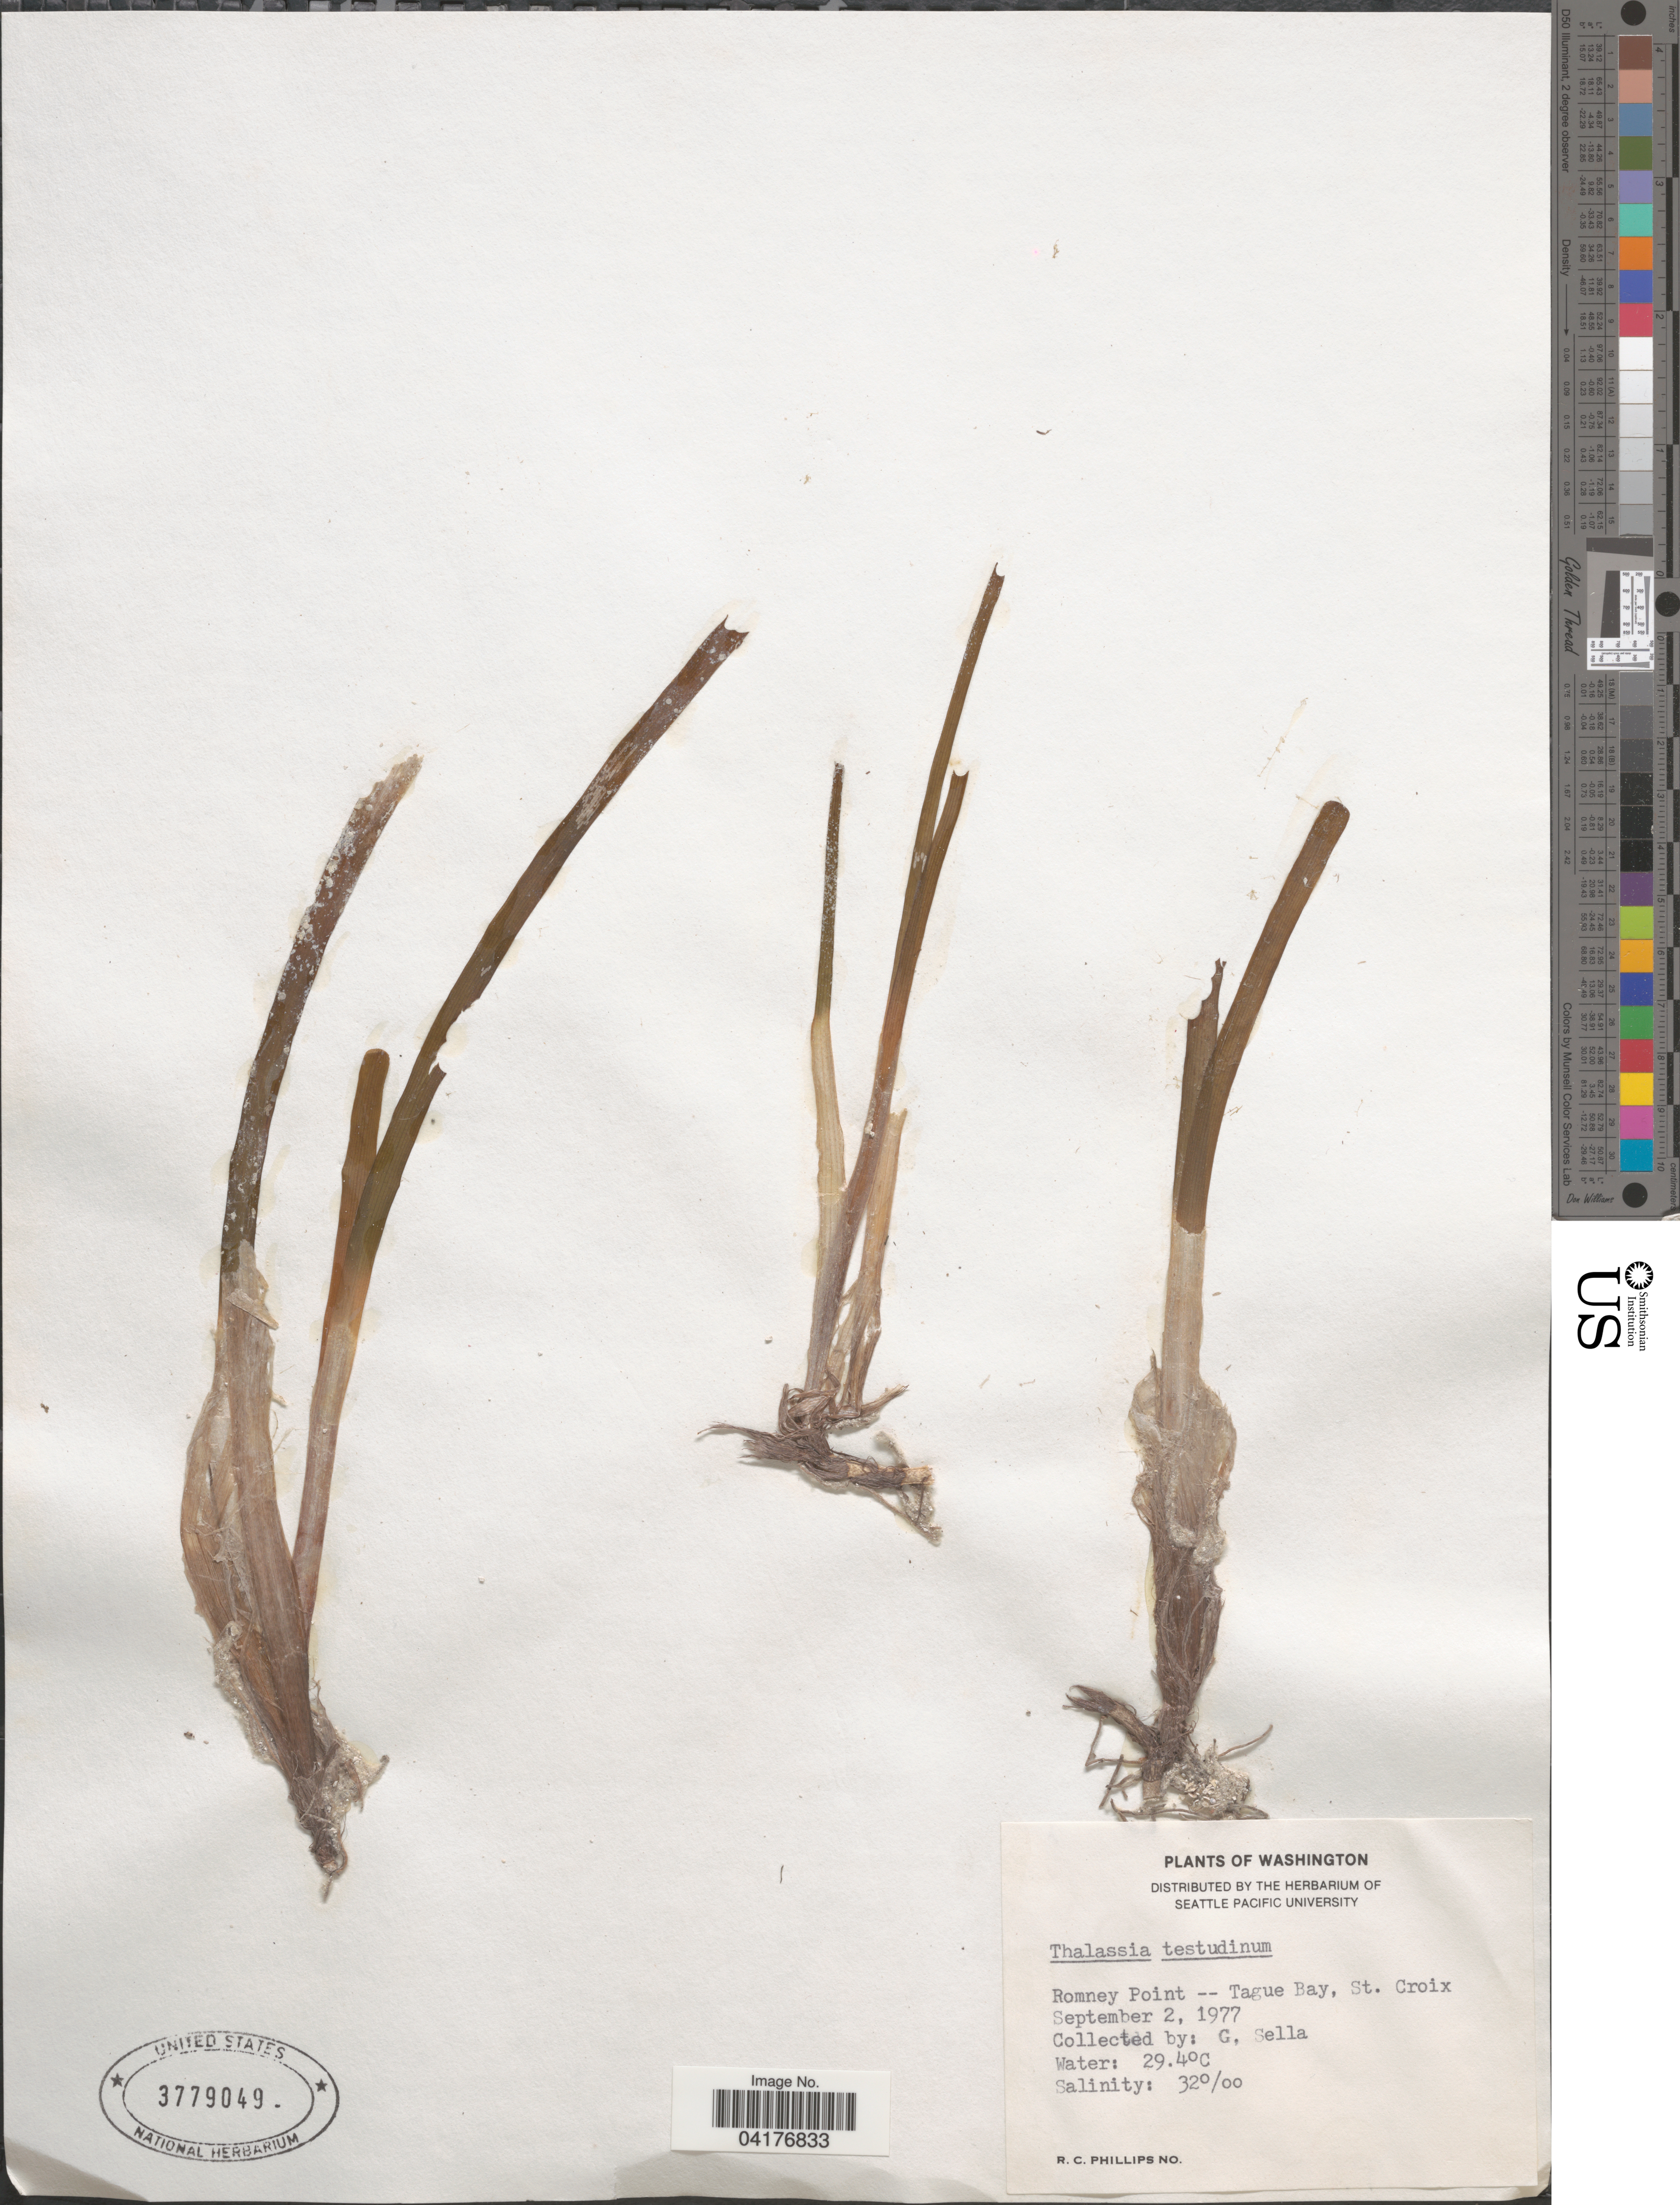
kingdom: Plantae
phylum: Tracheophyta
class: Liliopsida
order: Alismatales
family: Hydrocharitaceae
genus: Thalassia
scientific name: Thalassia testudinum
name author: Banks & Sol. ex K.D. Koenig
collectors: G. Sella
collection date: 1977-09-02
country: U.S. Virgin Islands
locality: Romney Point -- Tague Bay, St. Croix.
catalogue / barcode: US 3779049